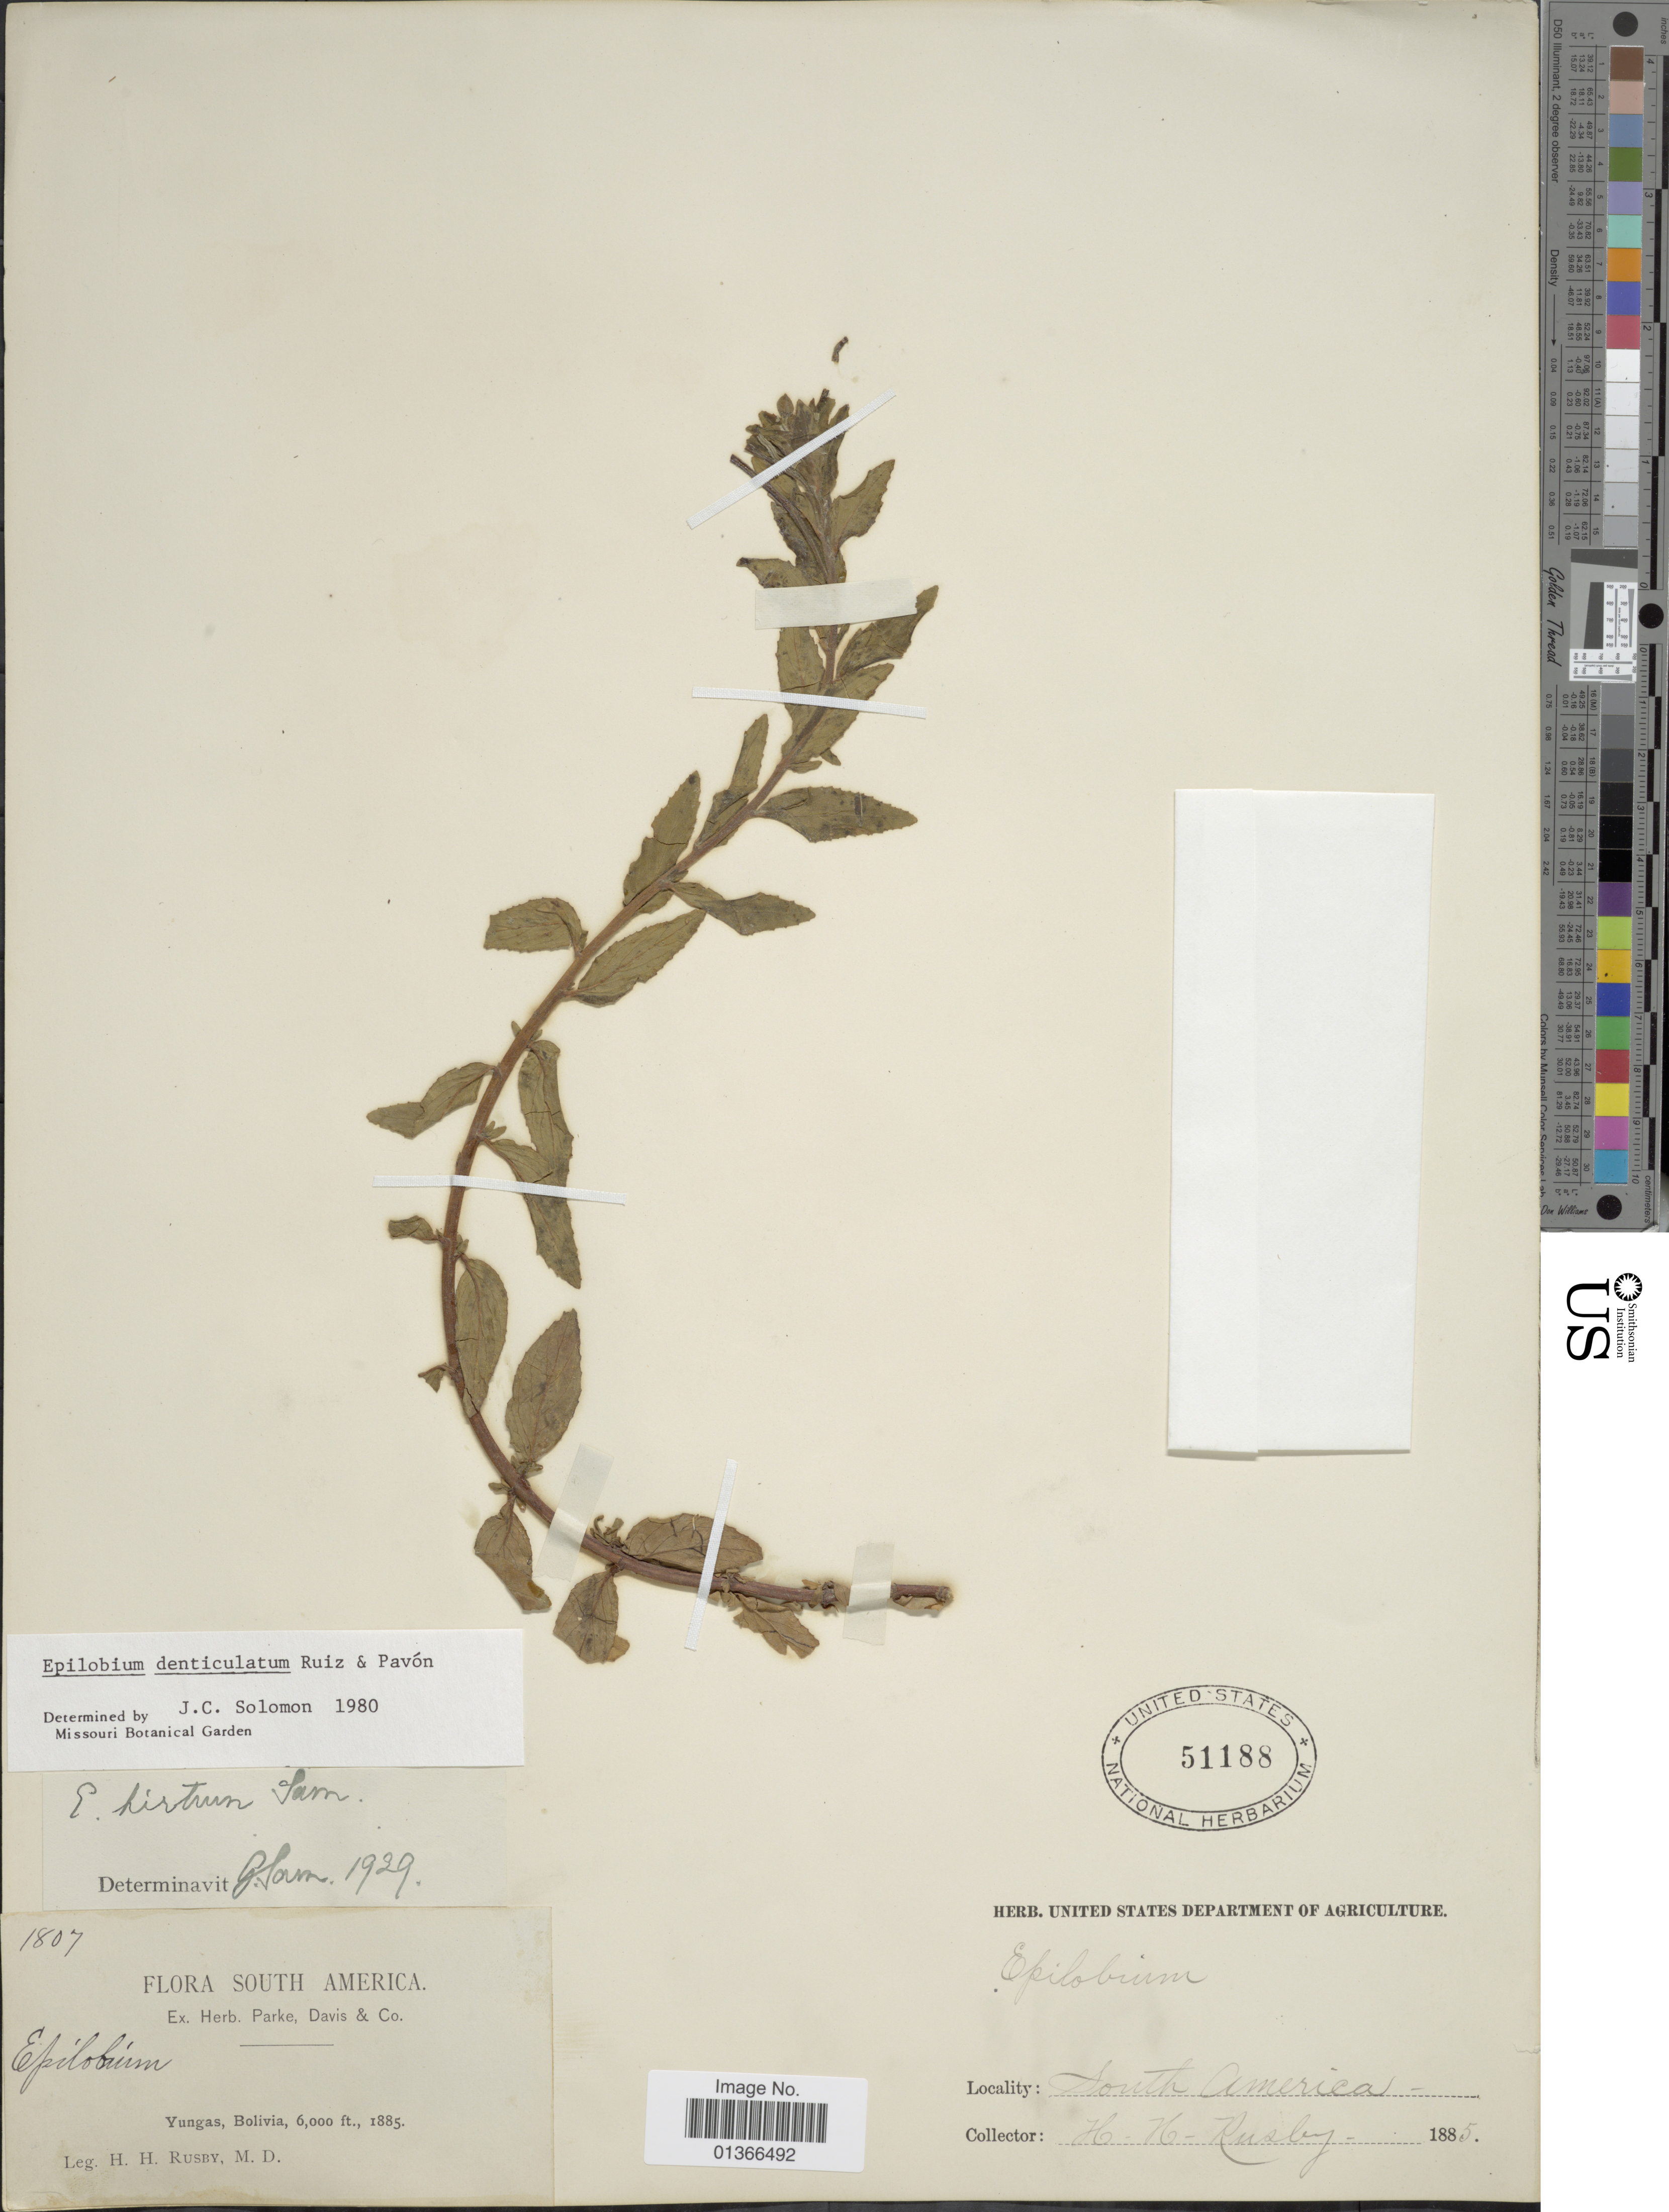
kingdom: Plantae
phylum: Tracheophyta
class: Magnoliopsida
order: Myrtales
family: Onagraceae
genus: Epilobium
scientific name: Epilobium denticulatum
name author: Ruiz & Pav.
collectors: H. H. Rusby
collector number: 1807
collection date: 1885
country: Bolivia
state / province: La Paz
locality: Yungas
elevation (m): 1829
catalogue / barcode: US 51188